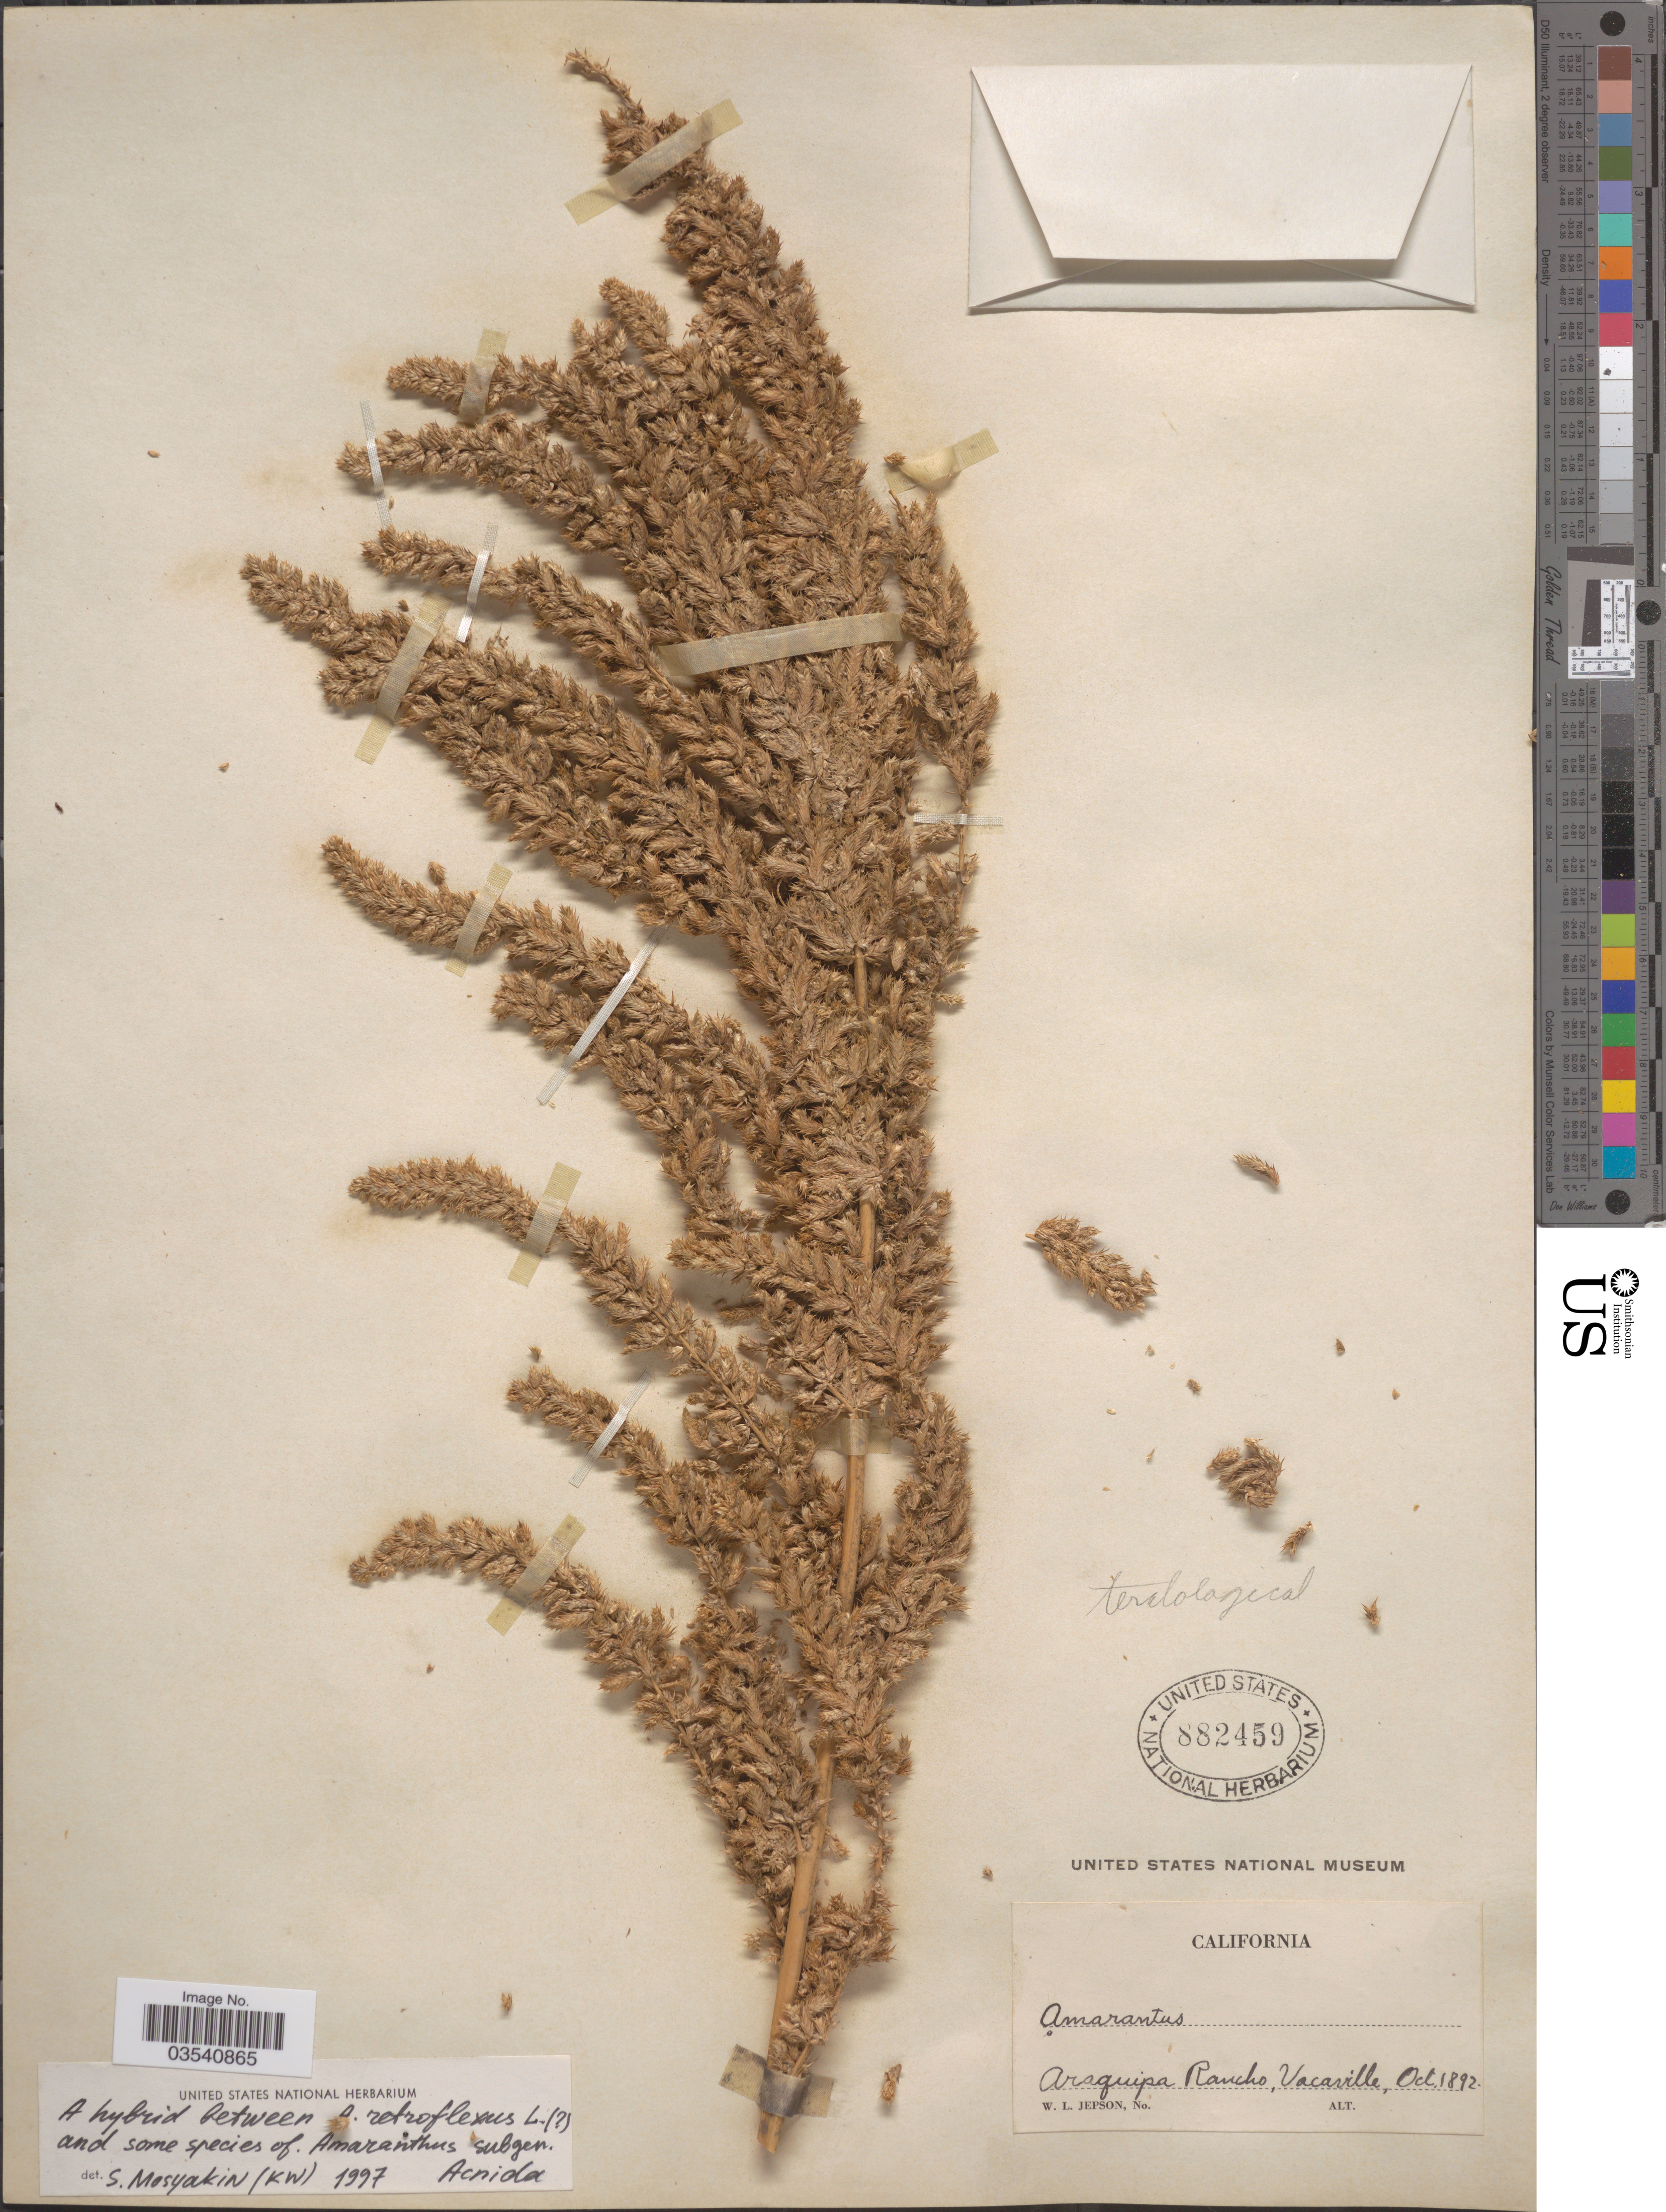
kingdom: Plantae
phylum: Tracheophyta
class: Magnoliopsida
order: Caryophyllales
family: Amaranthaceae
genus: Amaranthus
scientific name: Amaranthus retroflexus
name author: L.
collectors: W. L. Jepson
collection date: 1892-10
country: United States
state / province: California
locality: Araquipa Rancho, Vacaville.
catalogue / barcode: US 882459